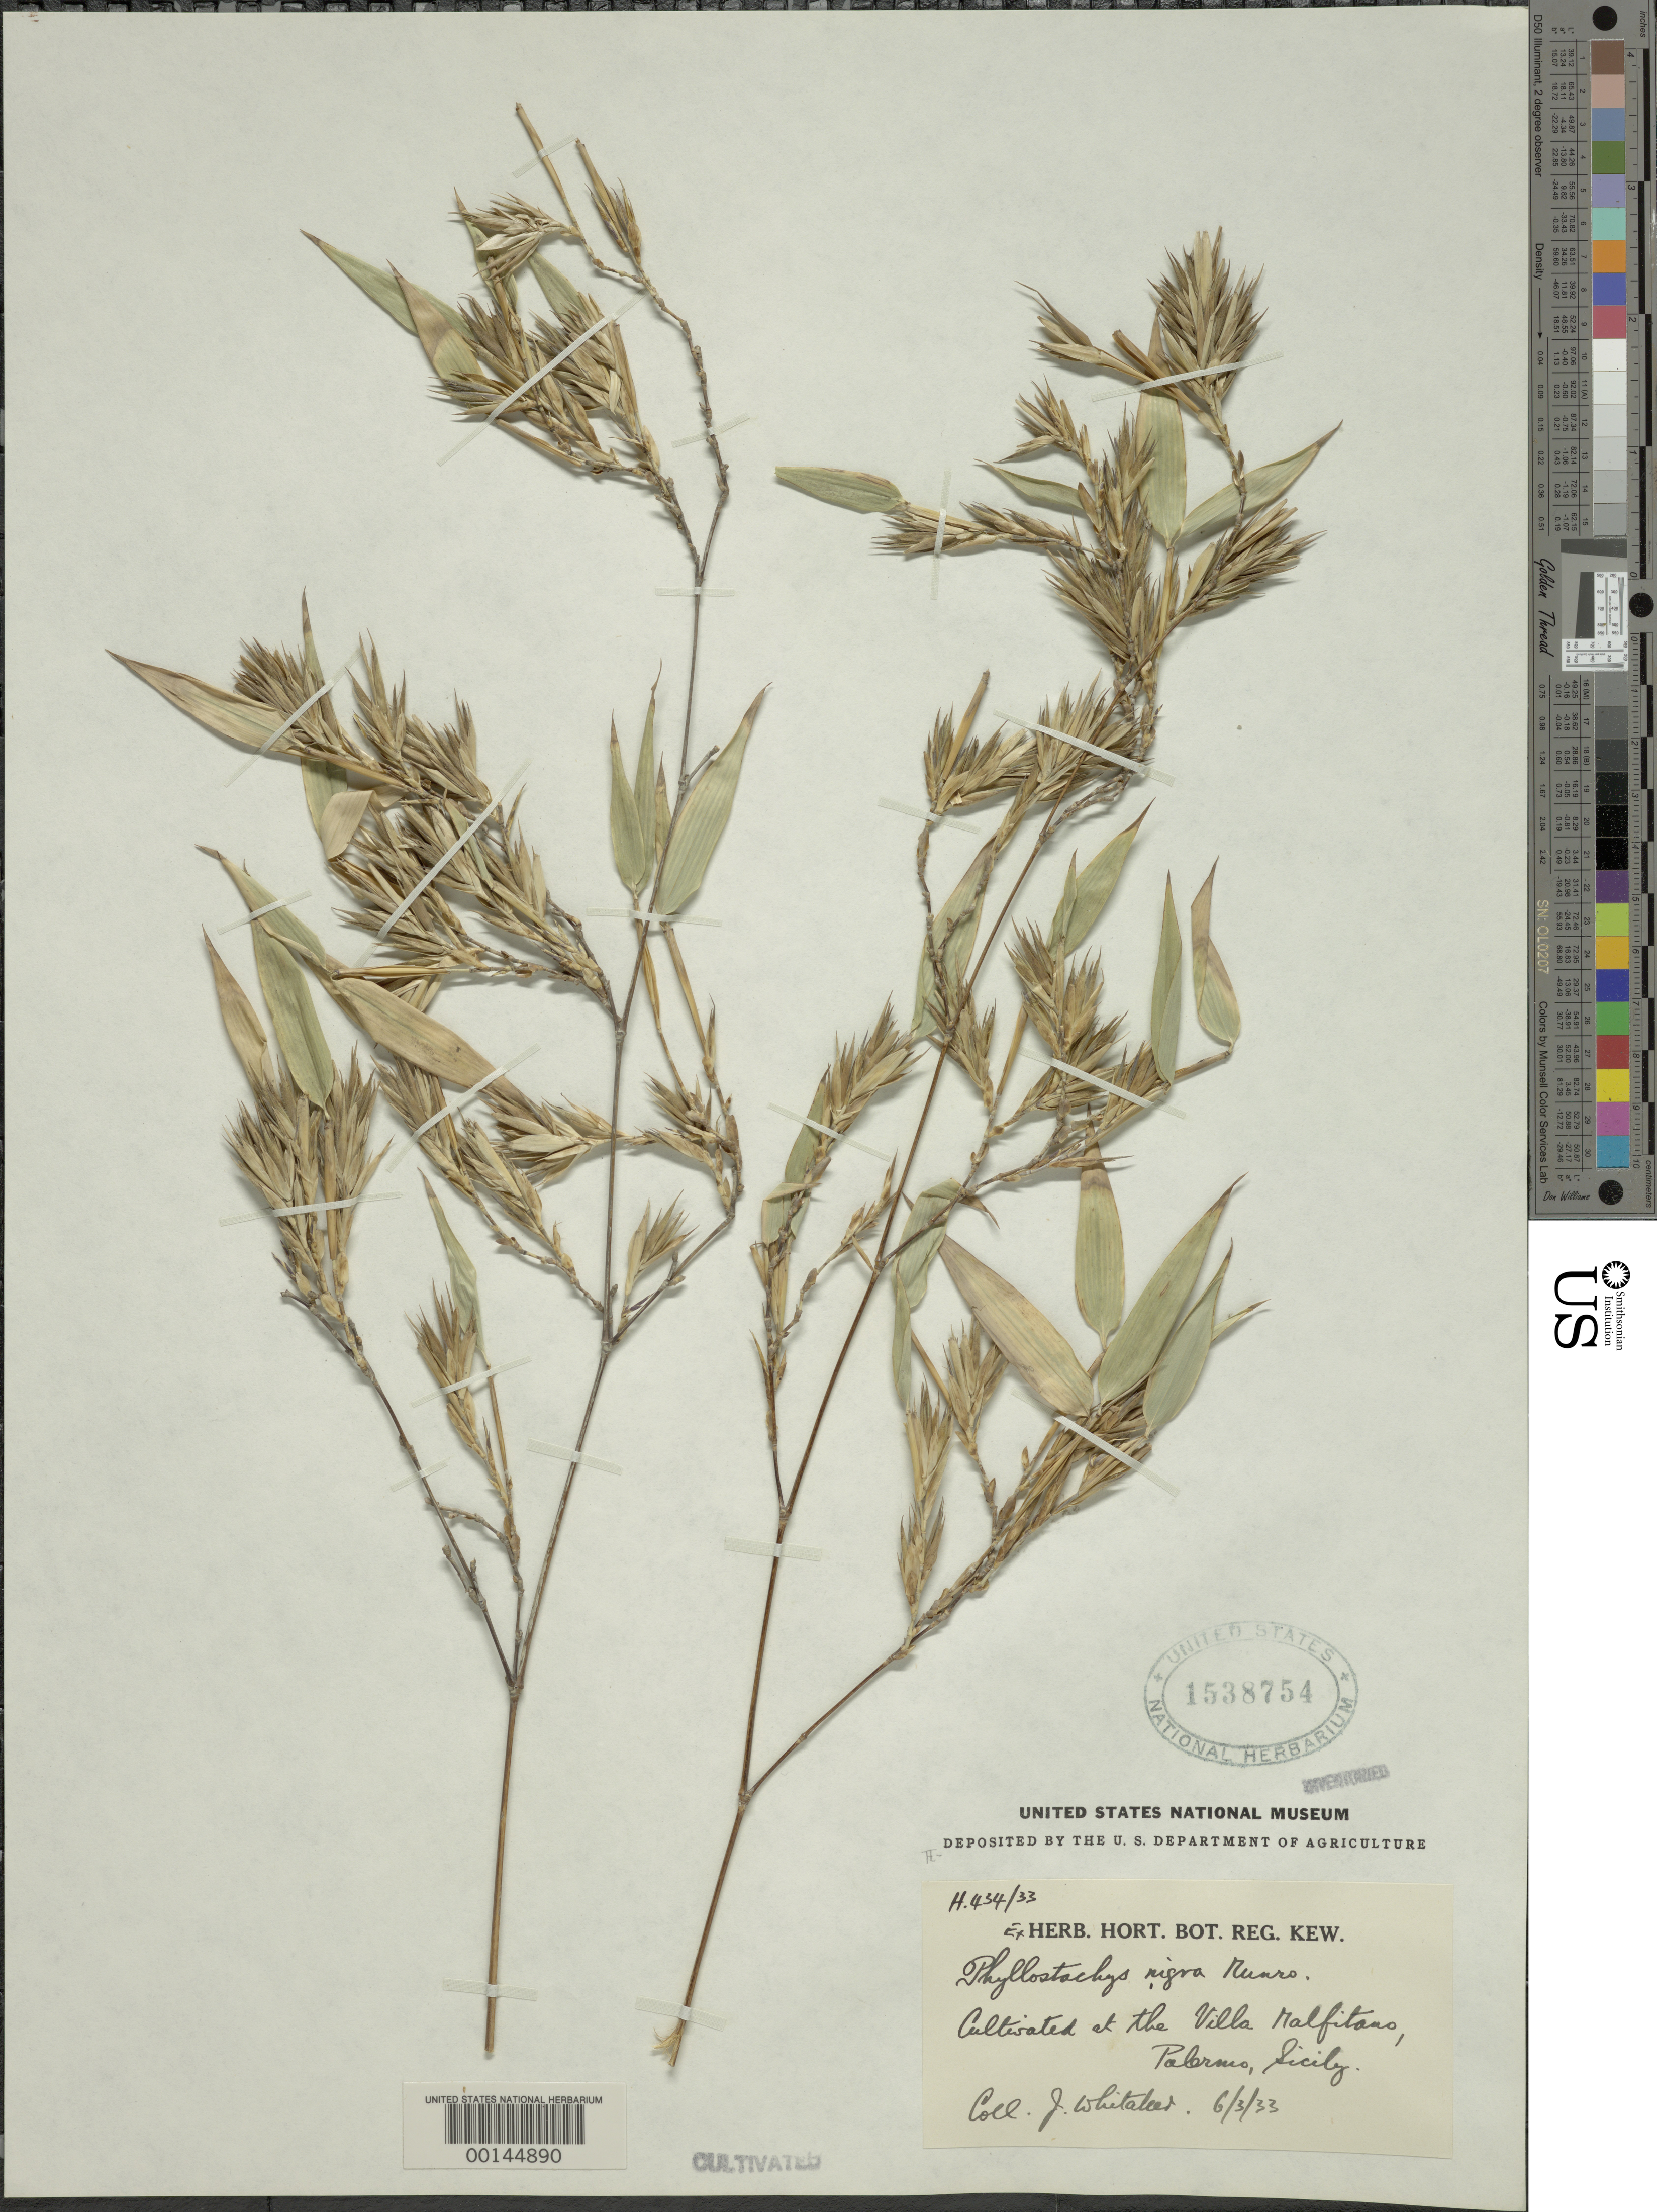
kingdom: Plantae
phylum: Tracheophyta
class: Liliopsida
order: Poales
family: Poaceae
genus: Phyllostachys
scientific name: Phyllostachys nigra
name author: (Lodd. ex Lindl.) Munro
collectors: J. Whitaker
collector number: H434/33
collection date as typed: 06 Mar 1933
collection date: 1933-03-06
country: Italy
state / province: Siciliana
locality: Palermo, villal malfitano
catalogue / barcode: US 1538754